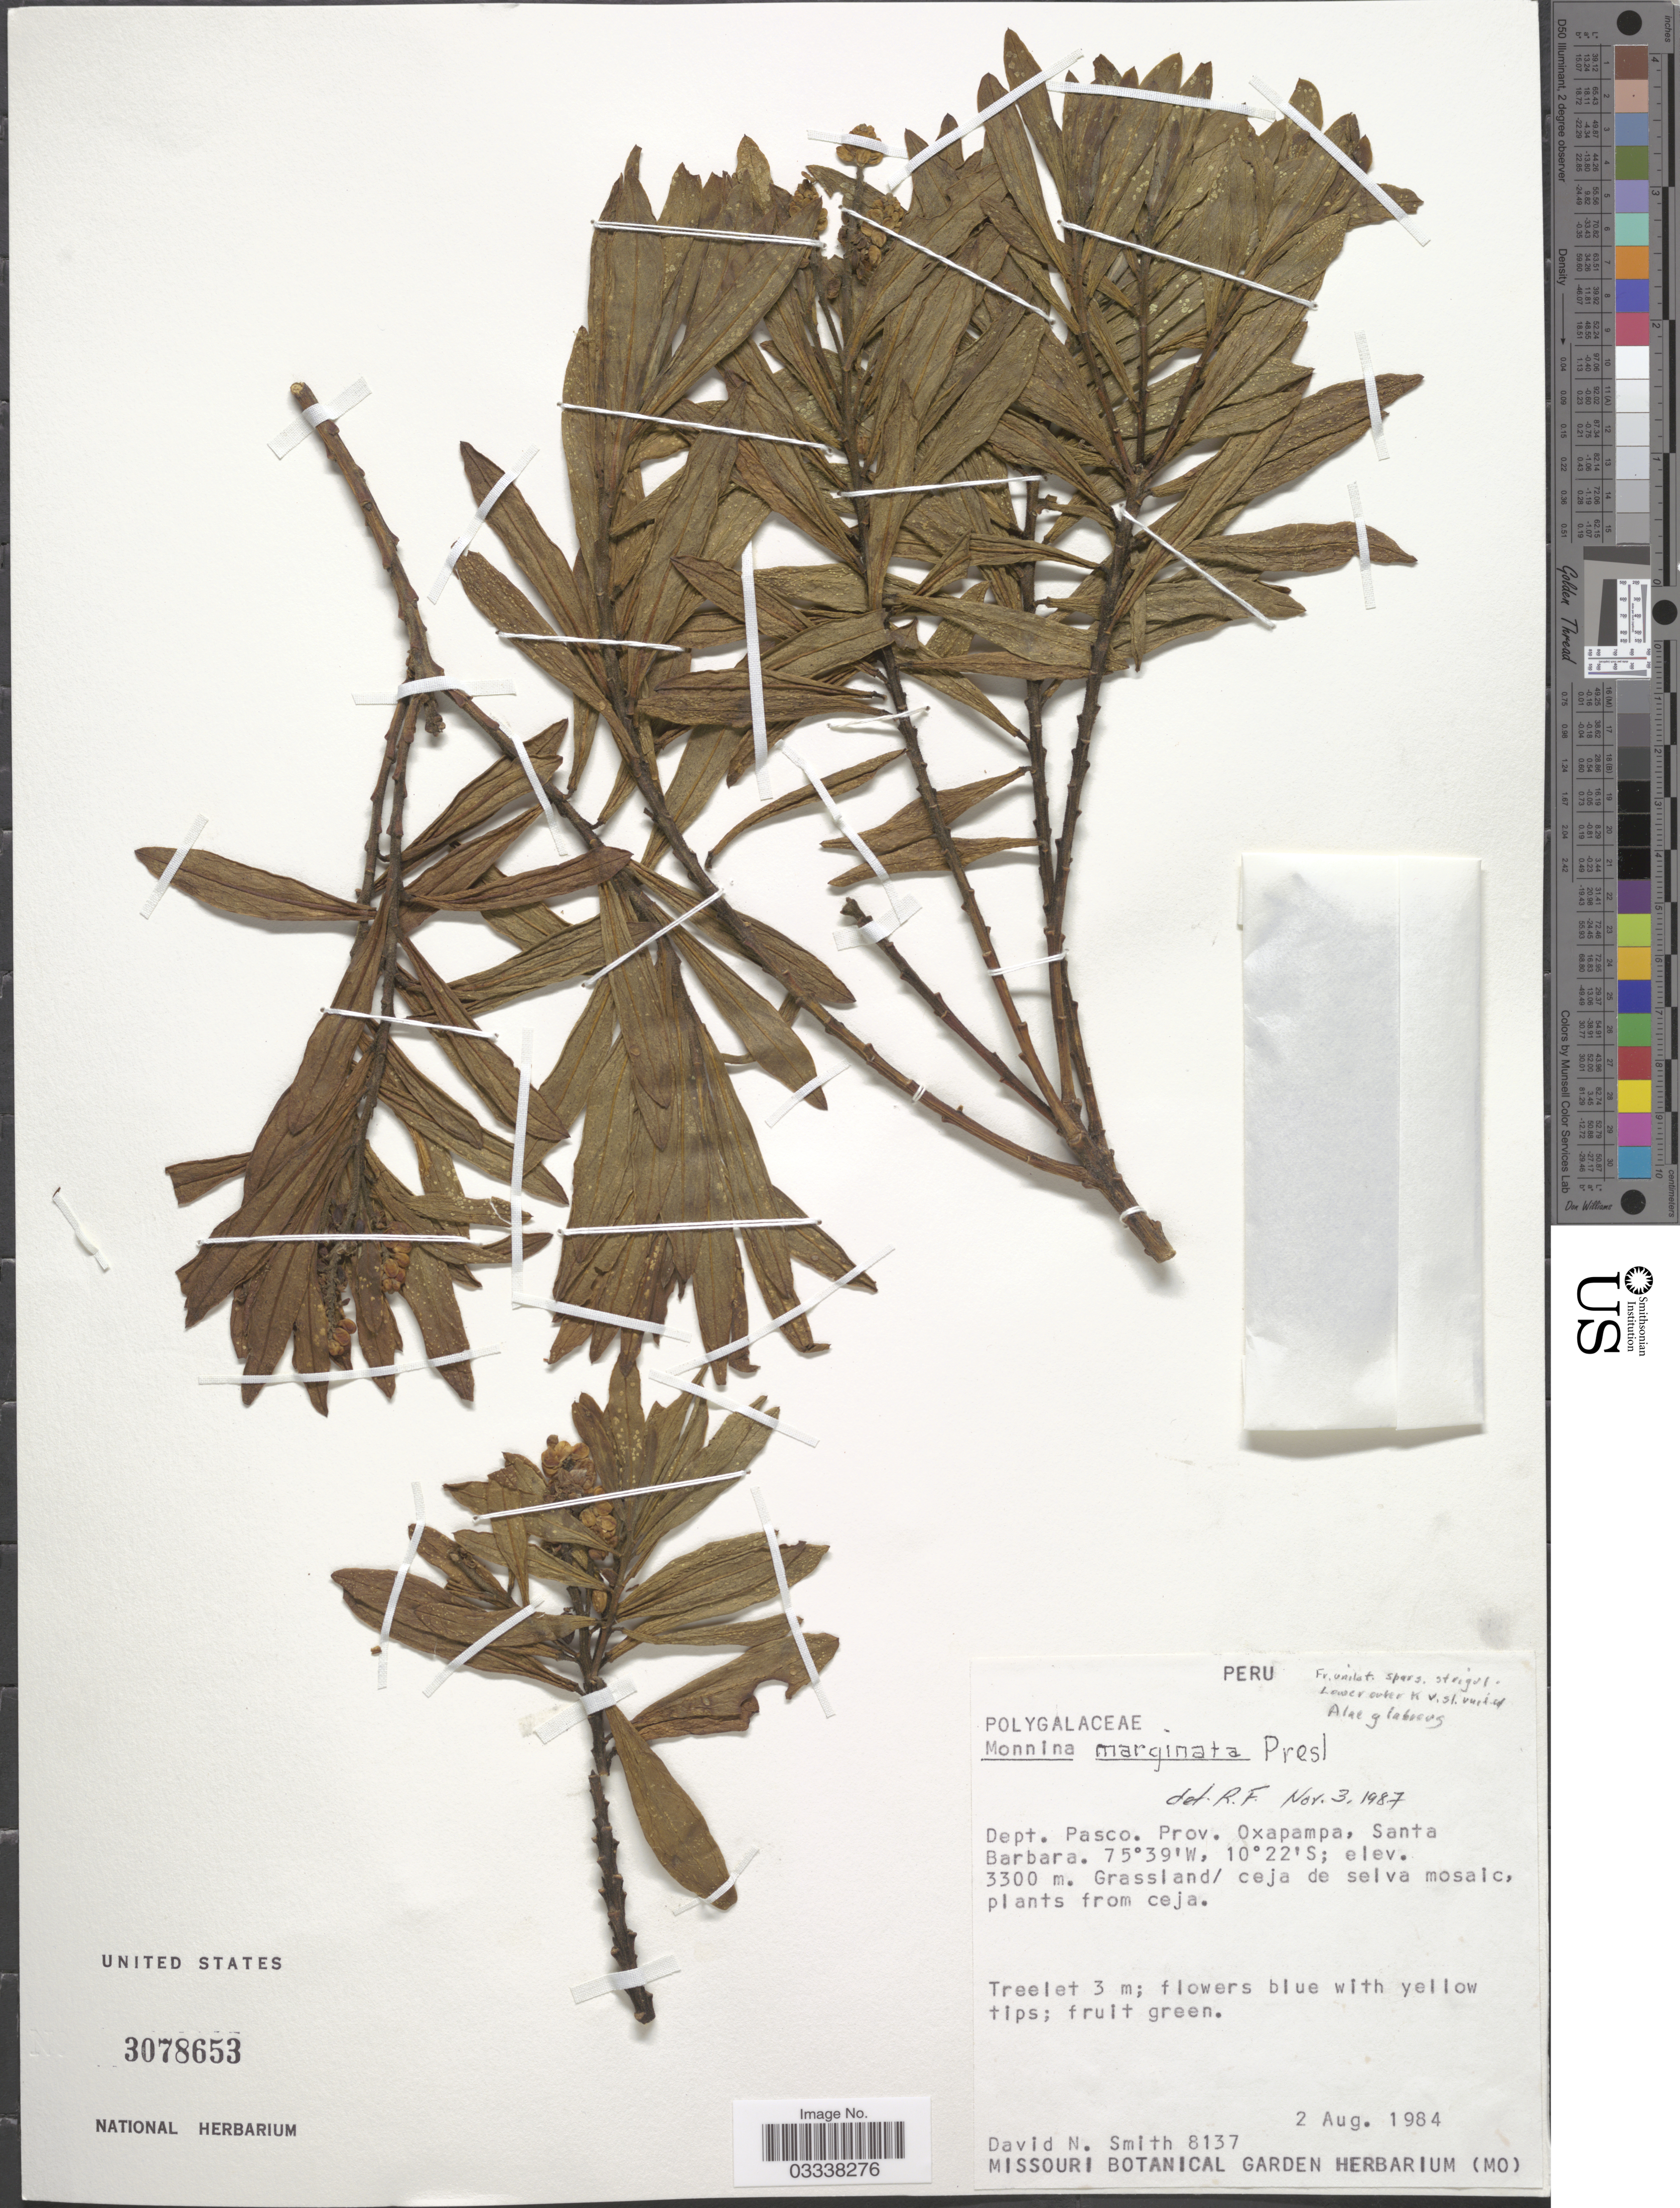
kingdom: Plantae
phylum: Tracheophyta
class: Magnoliopsida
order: Fabales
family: Polygalaceae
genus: Monnina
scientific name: Monnina marginata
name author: C. Presl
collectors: D. Smith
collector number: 8137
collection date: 1984-08-02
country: Peru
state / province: Pasco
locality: Dept. Pasco. Prov. Oxapampa, Santa Barbara.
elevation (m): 3300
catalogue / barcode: US 3078653